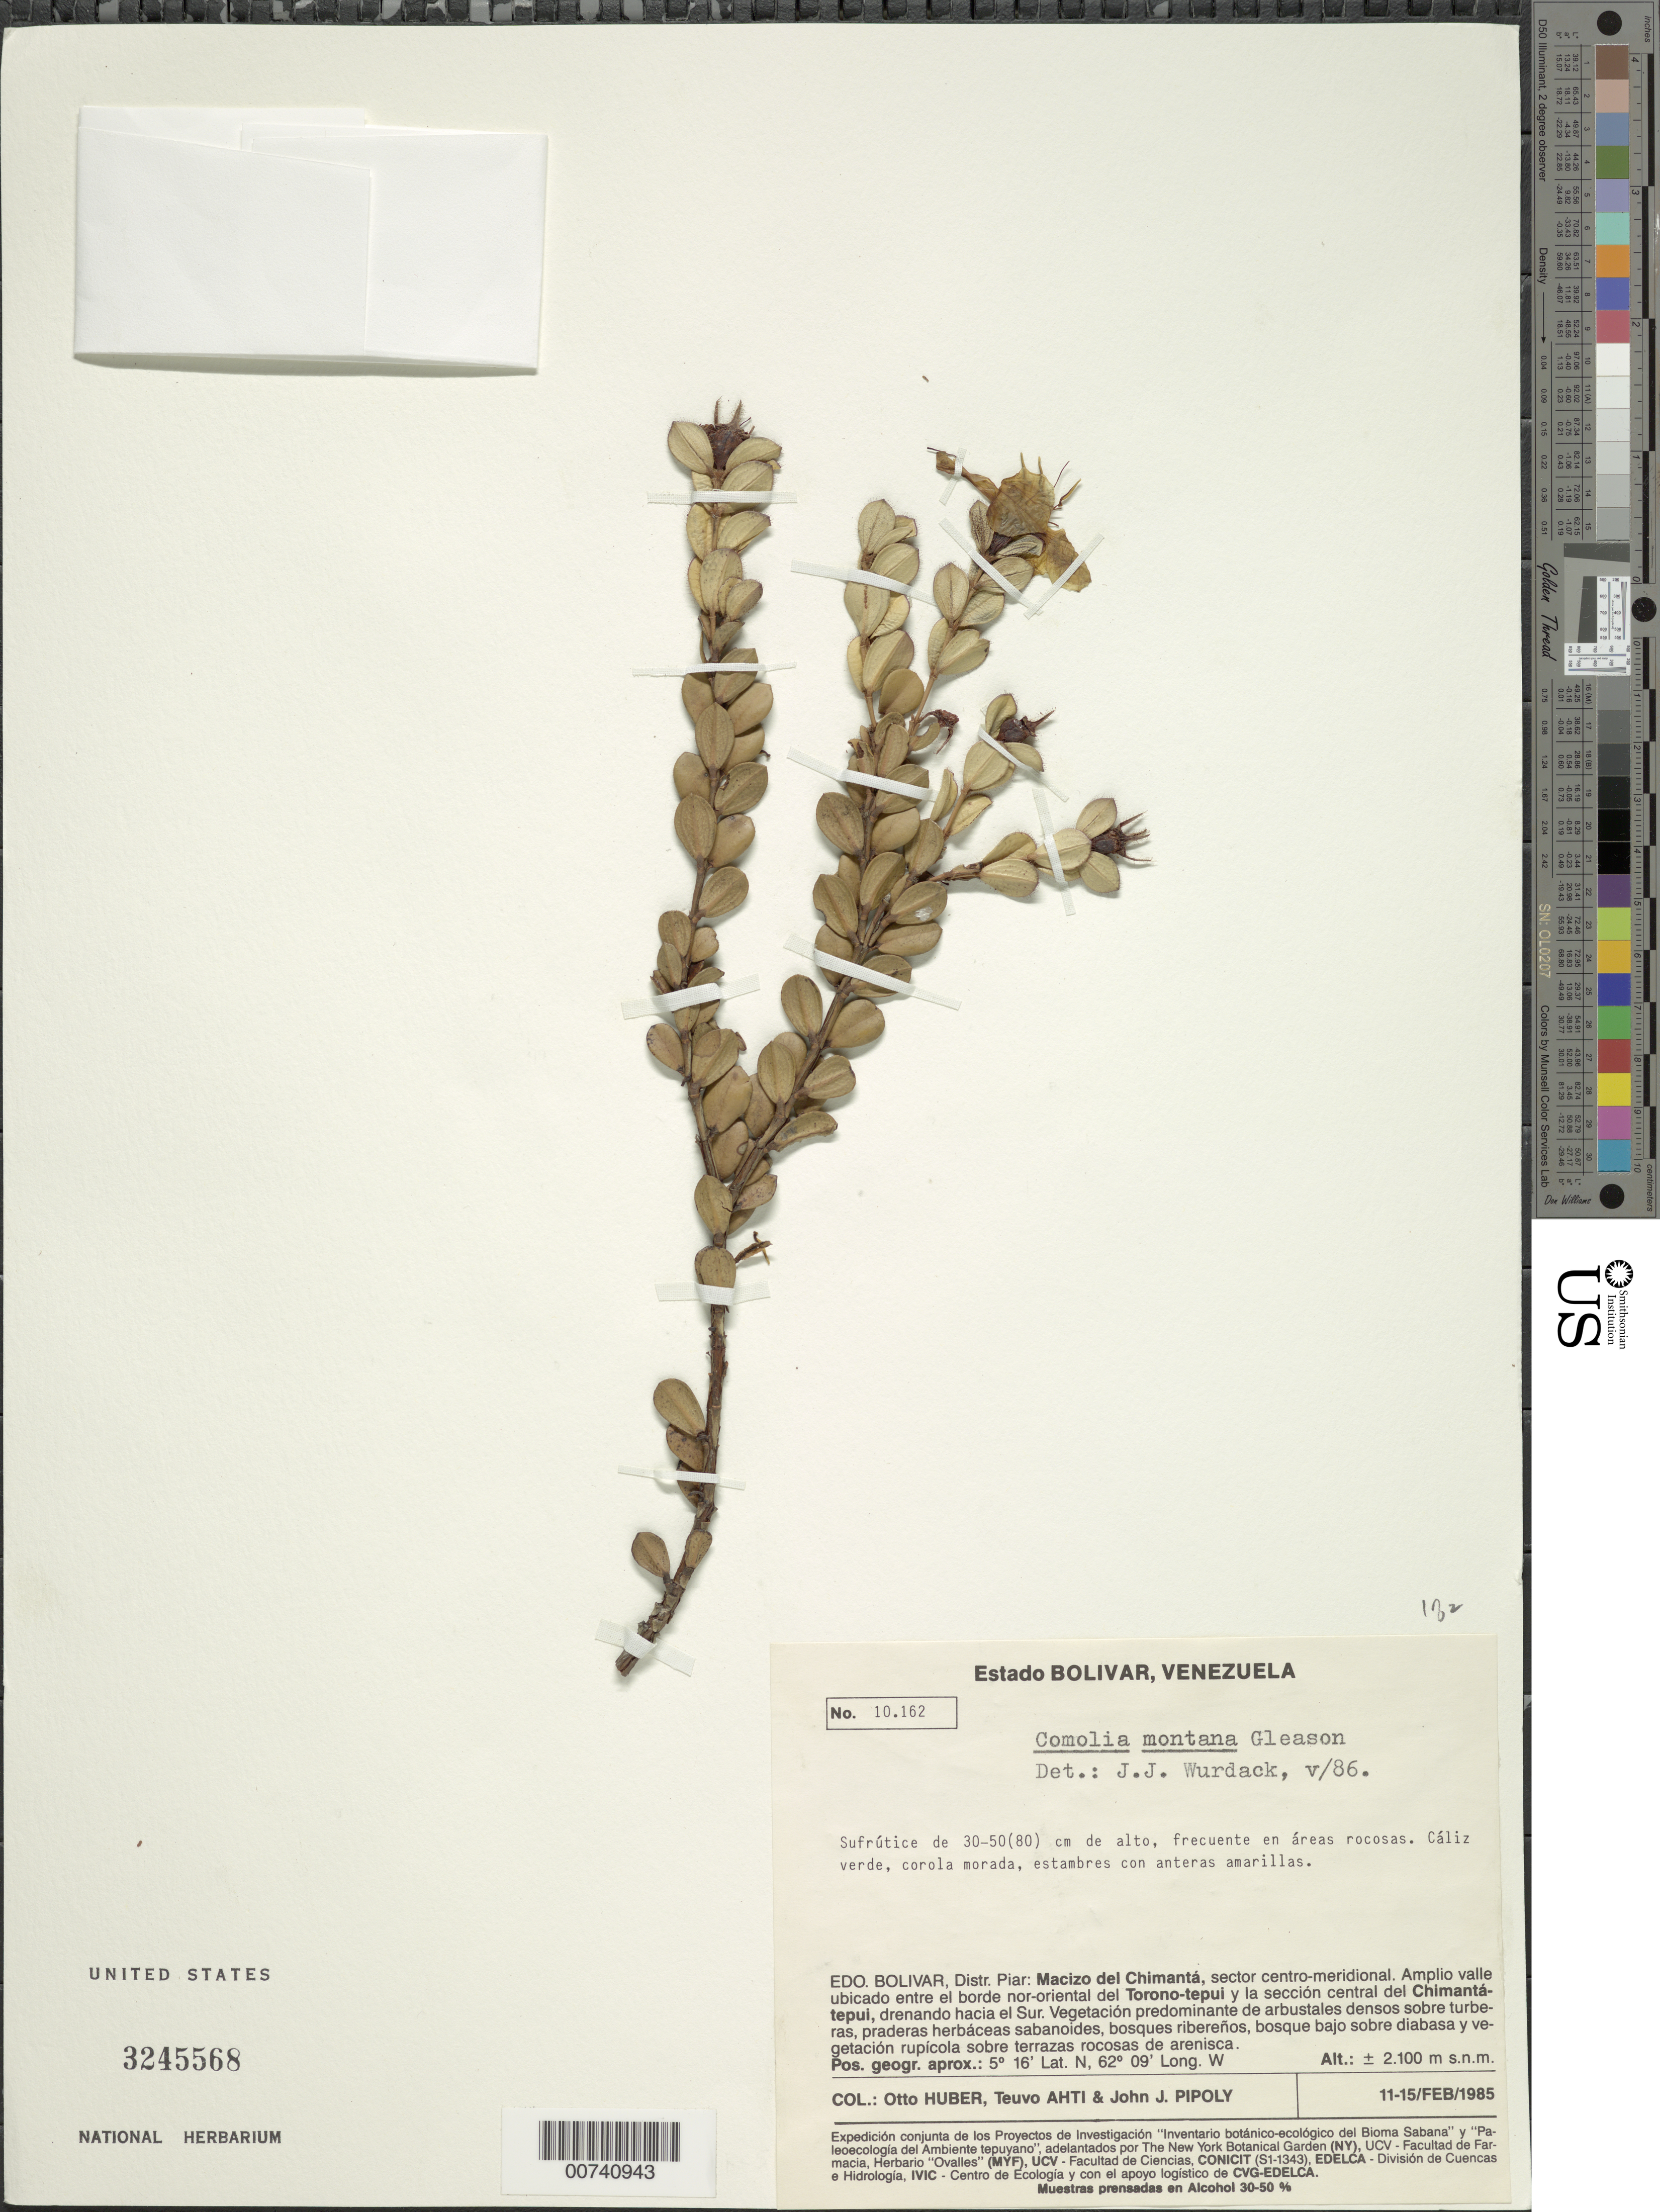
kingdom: Plantae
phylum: Tracheophyta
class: Magnoliopsida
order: Myrtales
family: Melastomataceae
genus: Comoliopsis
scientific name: Comoliopsis montana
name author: (Gleason) M.J. Rocha & P.J.F. Guim.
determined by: Nunes da Silva, Diego, (RB), Jardim Botanico do Rio de Janeiro - Herbario (BRAZIL)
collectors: O. Huber, T. T. Ahti & J. J. Pipoly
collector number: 10162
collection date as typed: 11-Feb-85 to 15-Feb-85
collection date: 1985-02-11/1985-02-15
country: Venezuela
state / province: Bolívar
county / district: Piar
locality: Macizo del Chimantá, entre Torono-tepuí & Chimantá-tepuí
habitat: Areas rocosas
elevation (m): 2100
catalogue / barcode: US 3245568